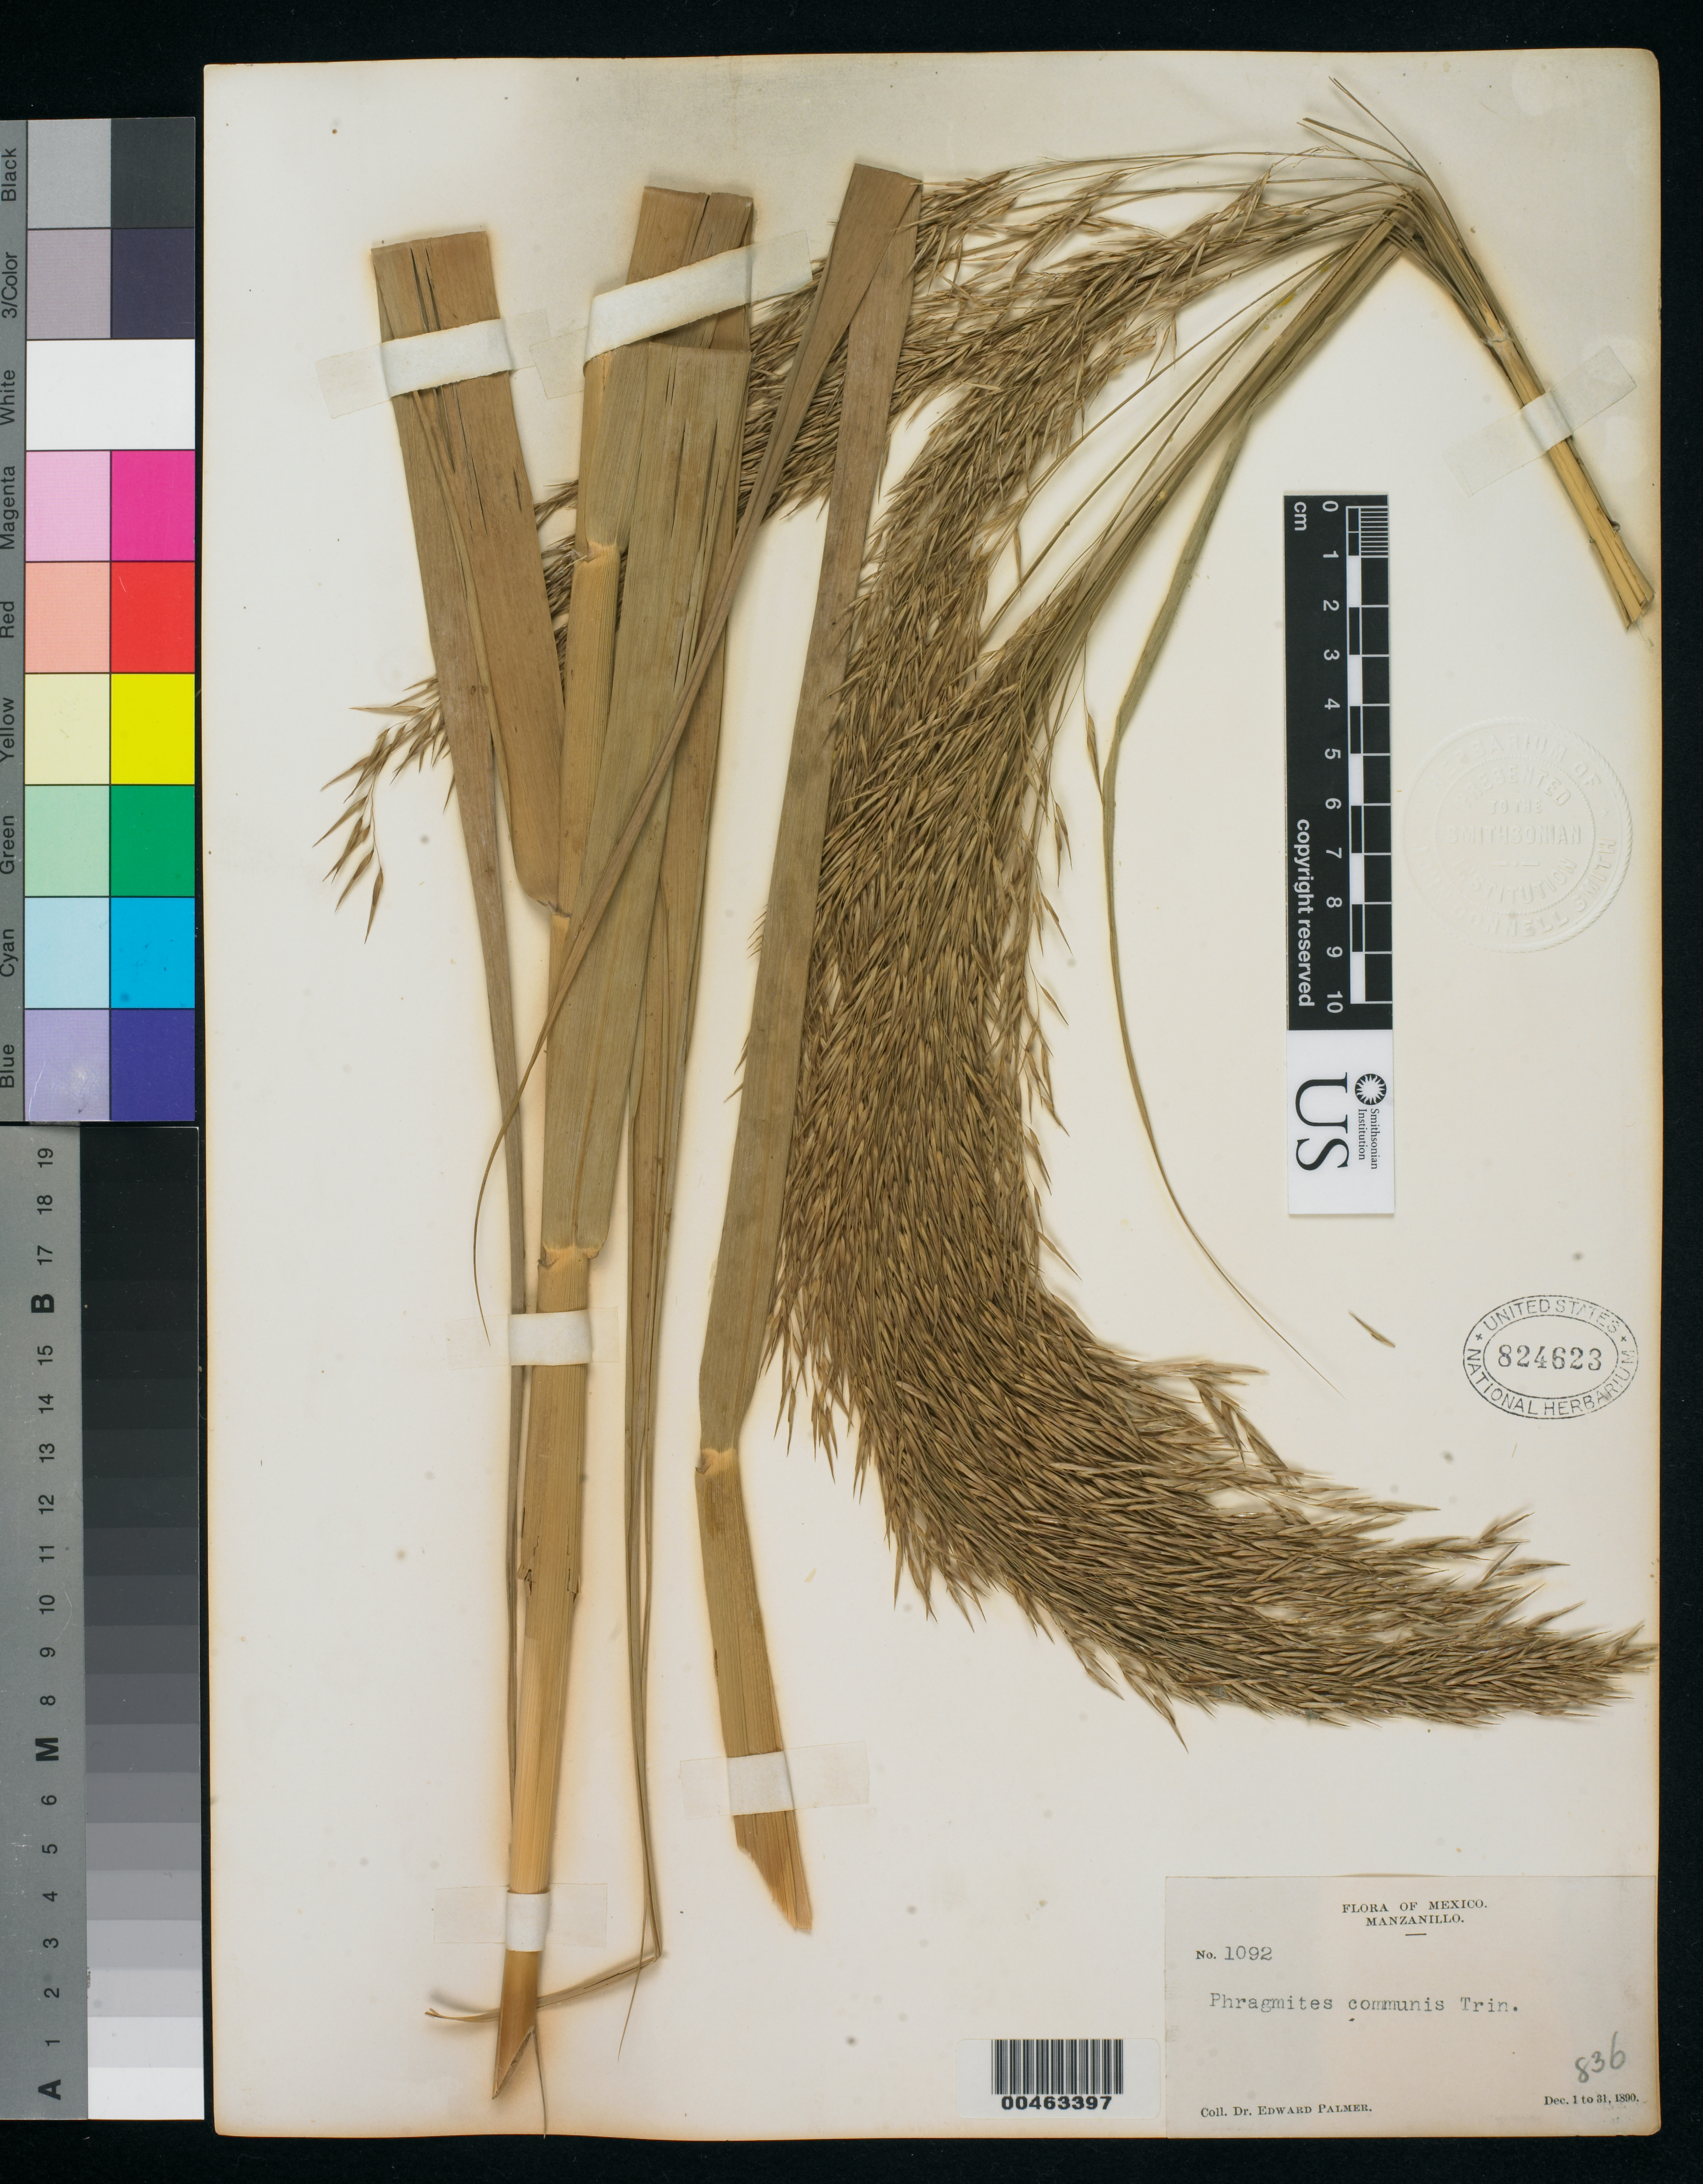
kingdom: Plantae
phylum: Tracheophyta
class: Liliopsida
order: Poales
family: Poaceae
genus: Phragmites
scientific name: Phragmites australis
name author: (Cav.) Trin. ex Steud.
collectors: E. Palmer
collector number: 1092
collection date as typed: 1 Dec 1890 to 31 Dec 1890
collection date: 1890-12-01/1890-12-31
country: Mexico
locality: Manzanillo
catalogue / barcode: US 824623